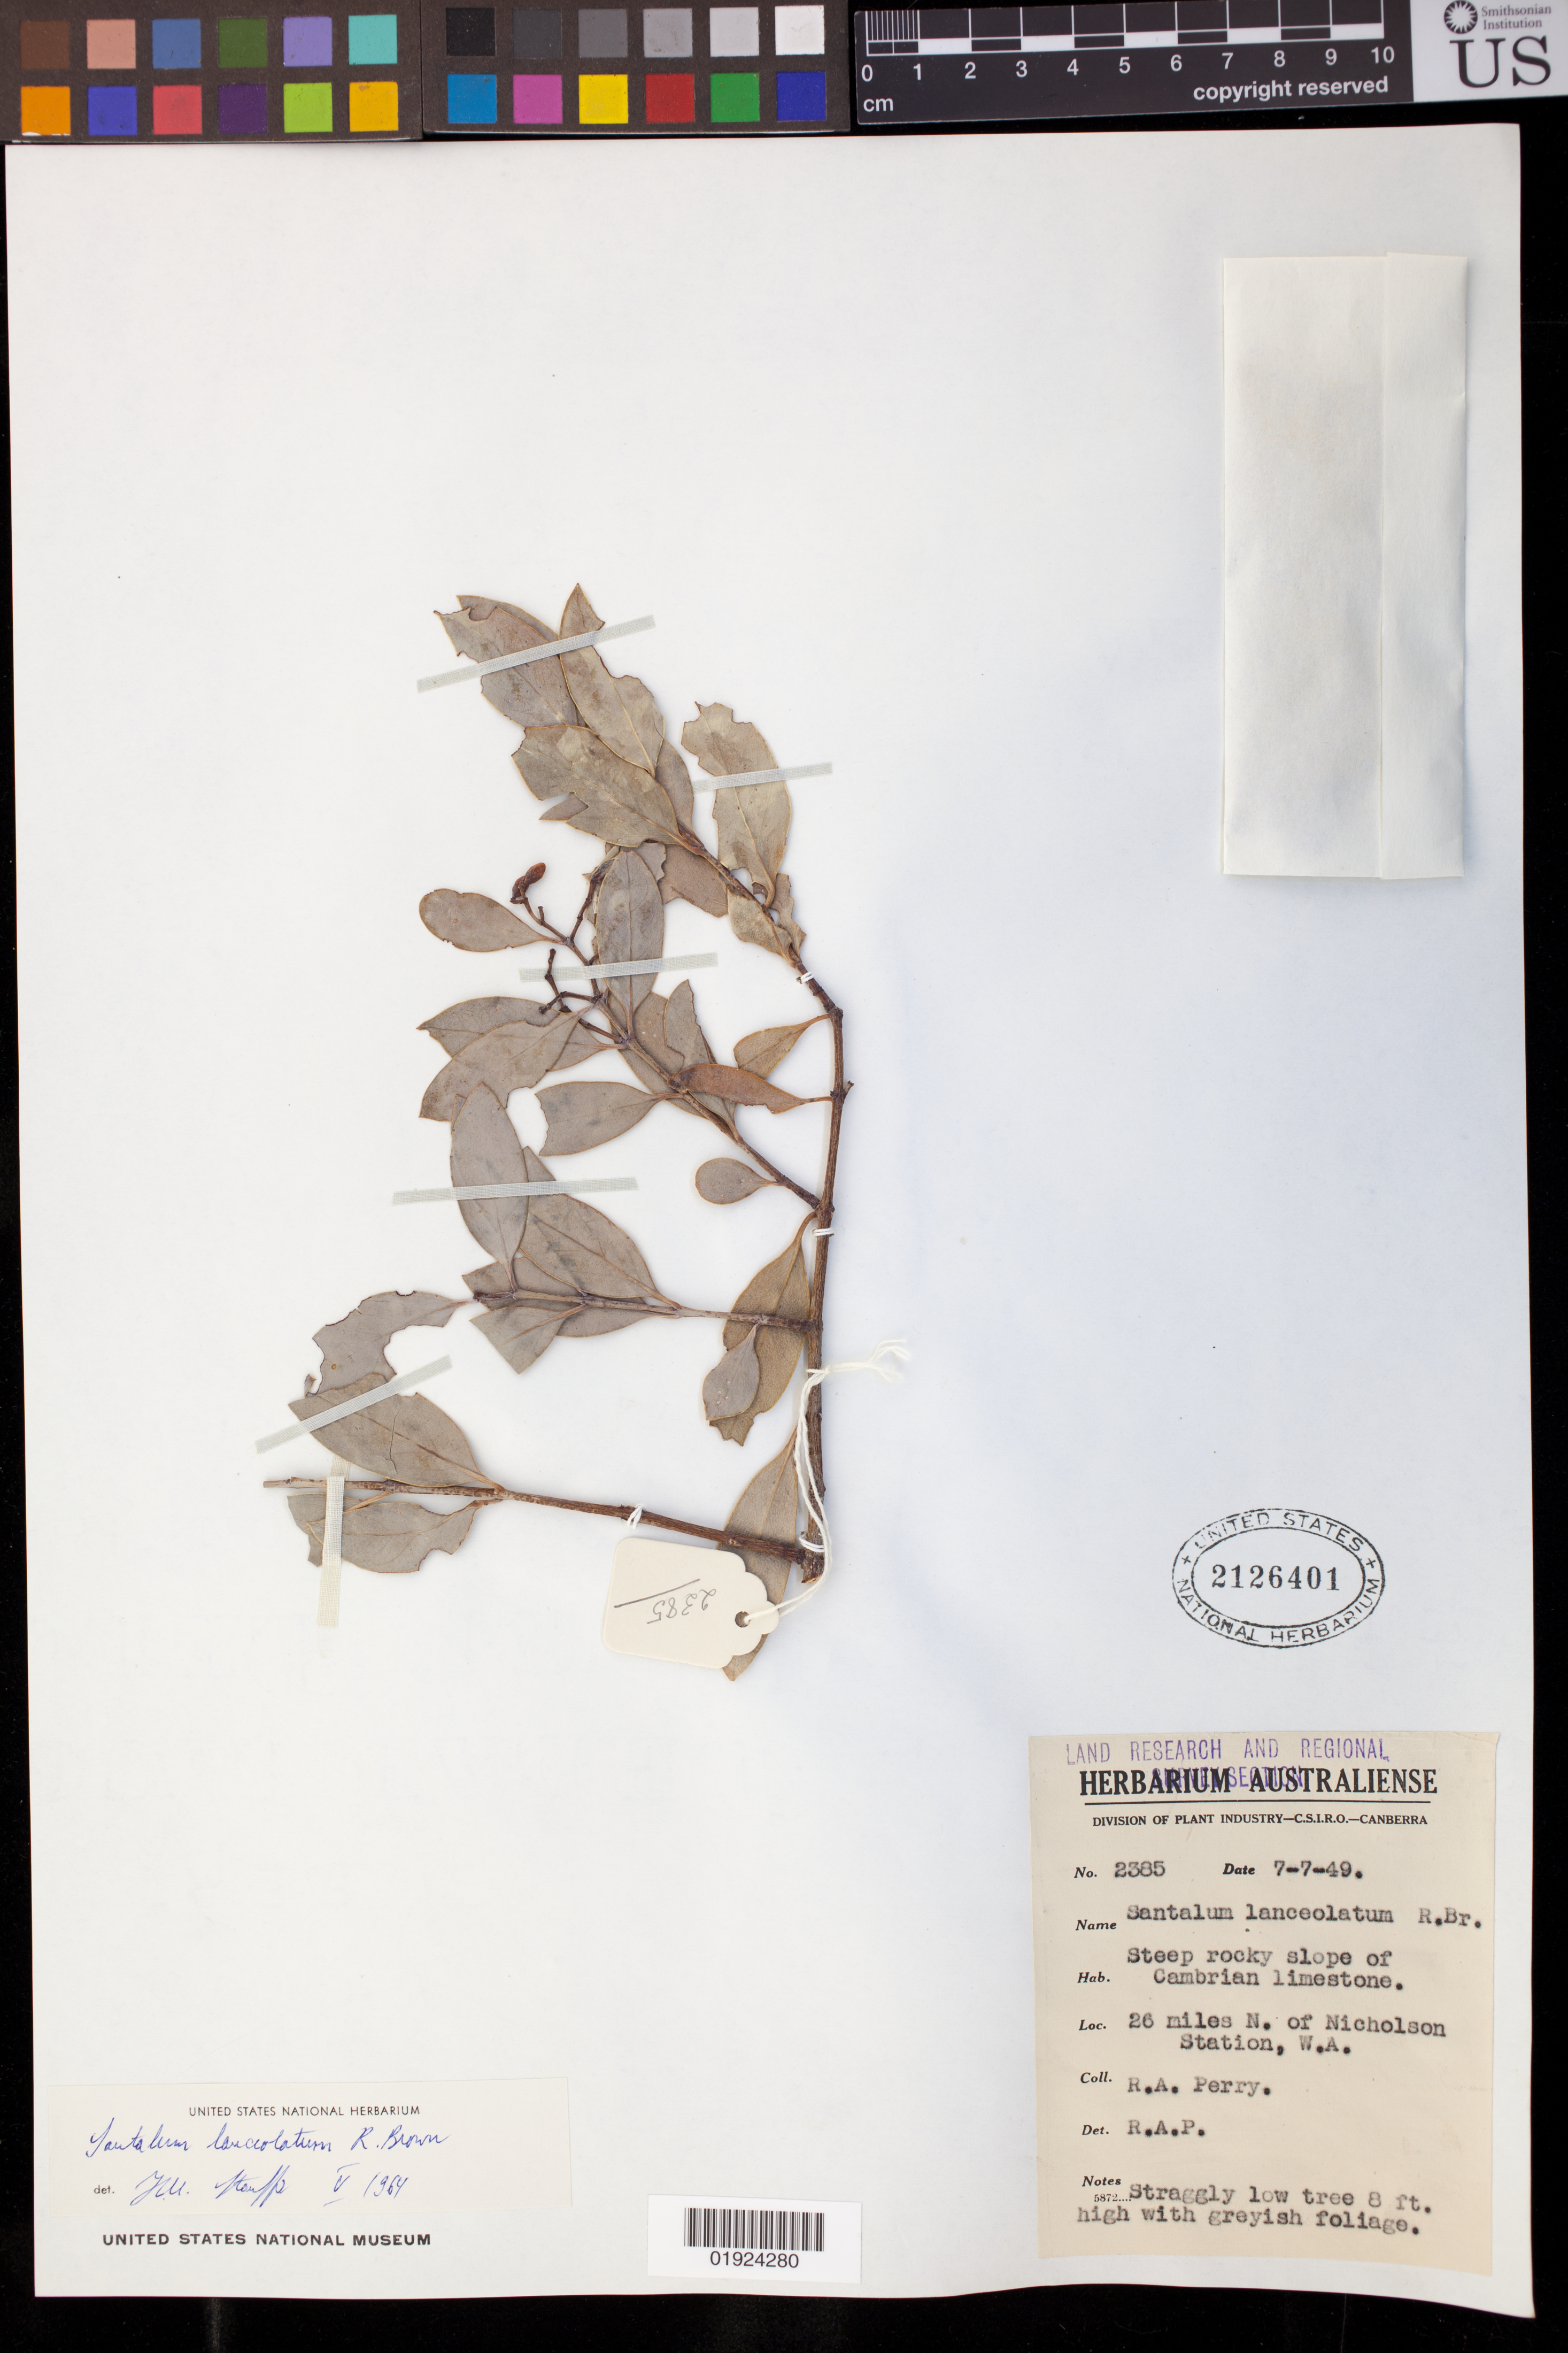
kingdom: Plantae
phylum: Tracheophyta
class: Magnoliopsida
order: Santalales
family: Santalaceae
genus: Santalum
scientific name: Santalum lanceolatum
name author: Schltdl.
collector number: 2385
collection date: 1949-07-07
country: Australia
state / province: Western Australia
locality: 26 miles N. of Nicholson Station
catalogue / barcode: US 2126401